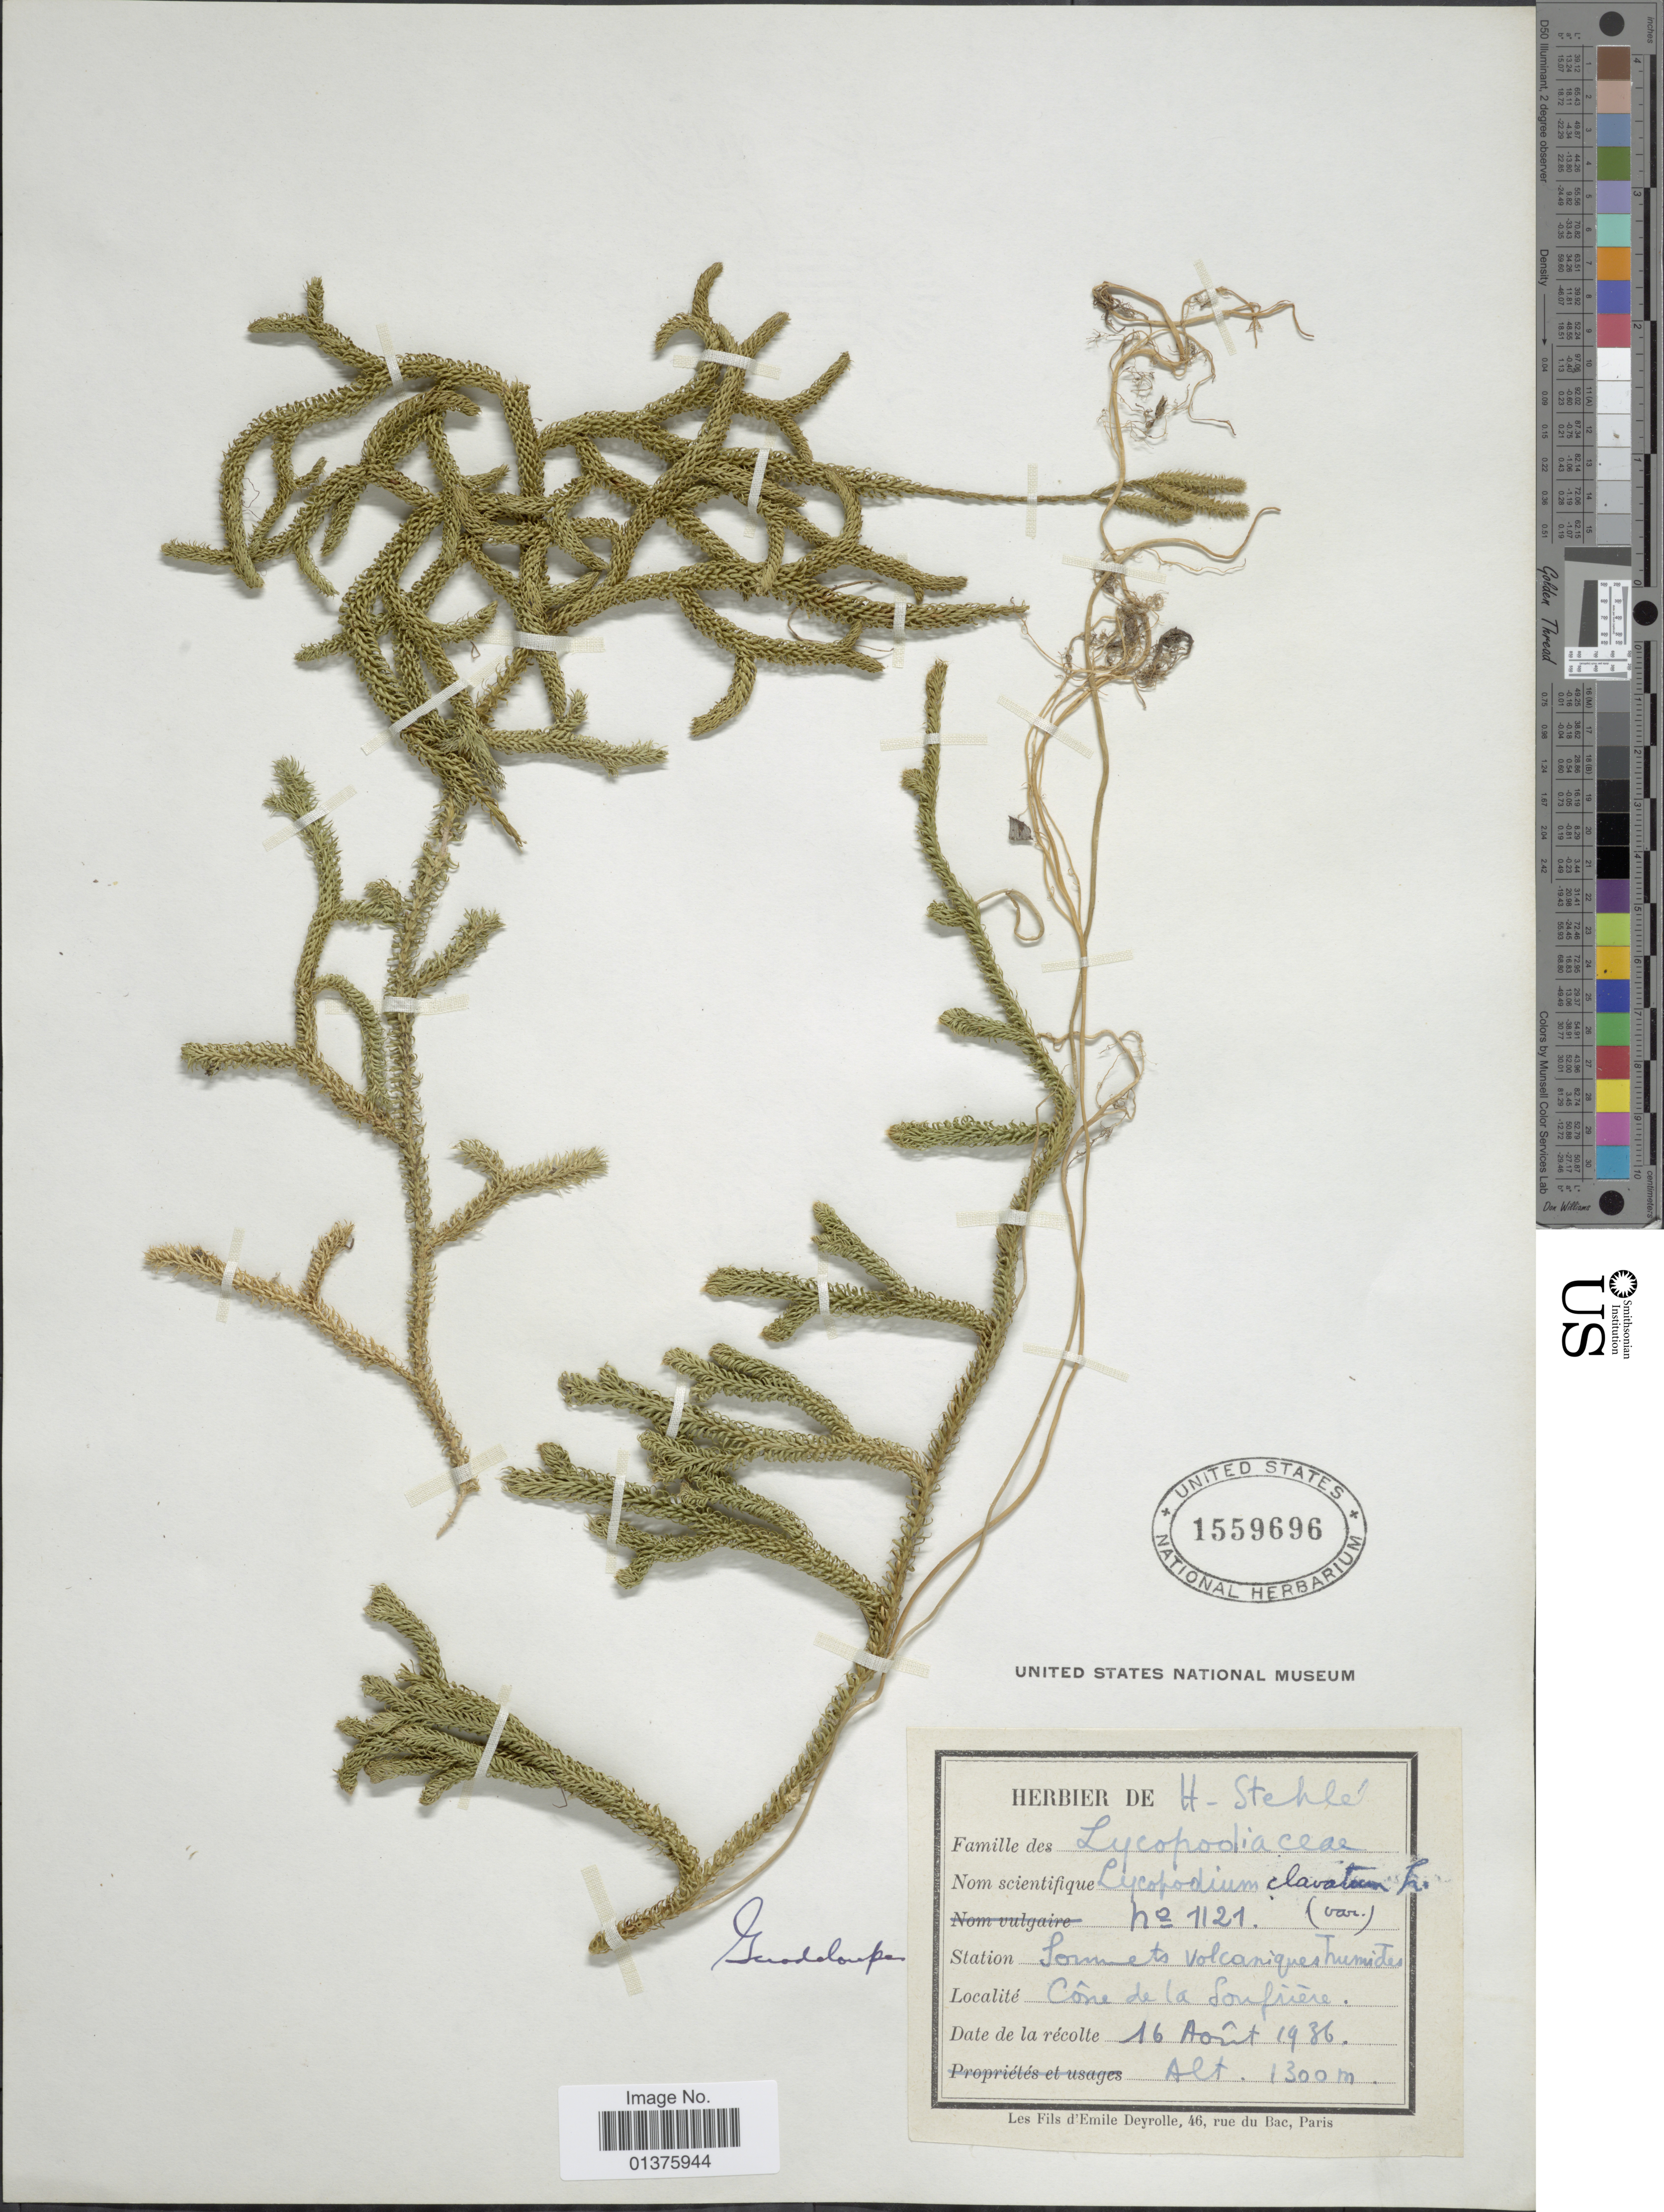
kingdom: Plantae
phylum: Tracheophyta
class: Lycopodiopsida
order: Lycopodiales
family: Lycopodiaceae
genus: Lycopodium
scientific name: Lycopodium clavatum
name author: L.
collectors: H. Stehlé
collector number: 1121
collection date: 1936-08-16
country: Guadeloupe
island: Basse-Terre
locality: Sommets volcaniques humides, Cône de la Soufriere.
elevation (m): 1300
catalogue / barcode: US 1559696